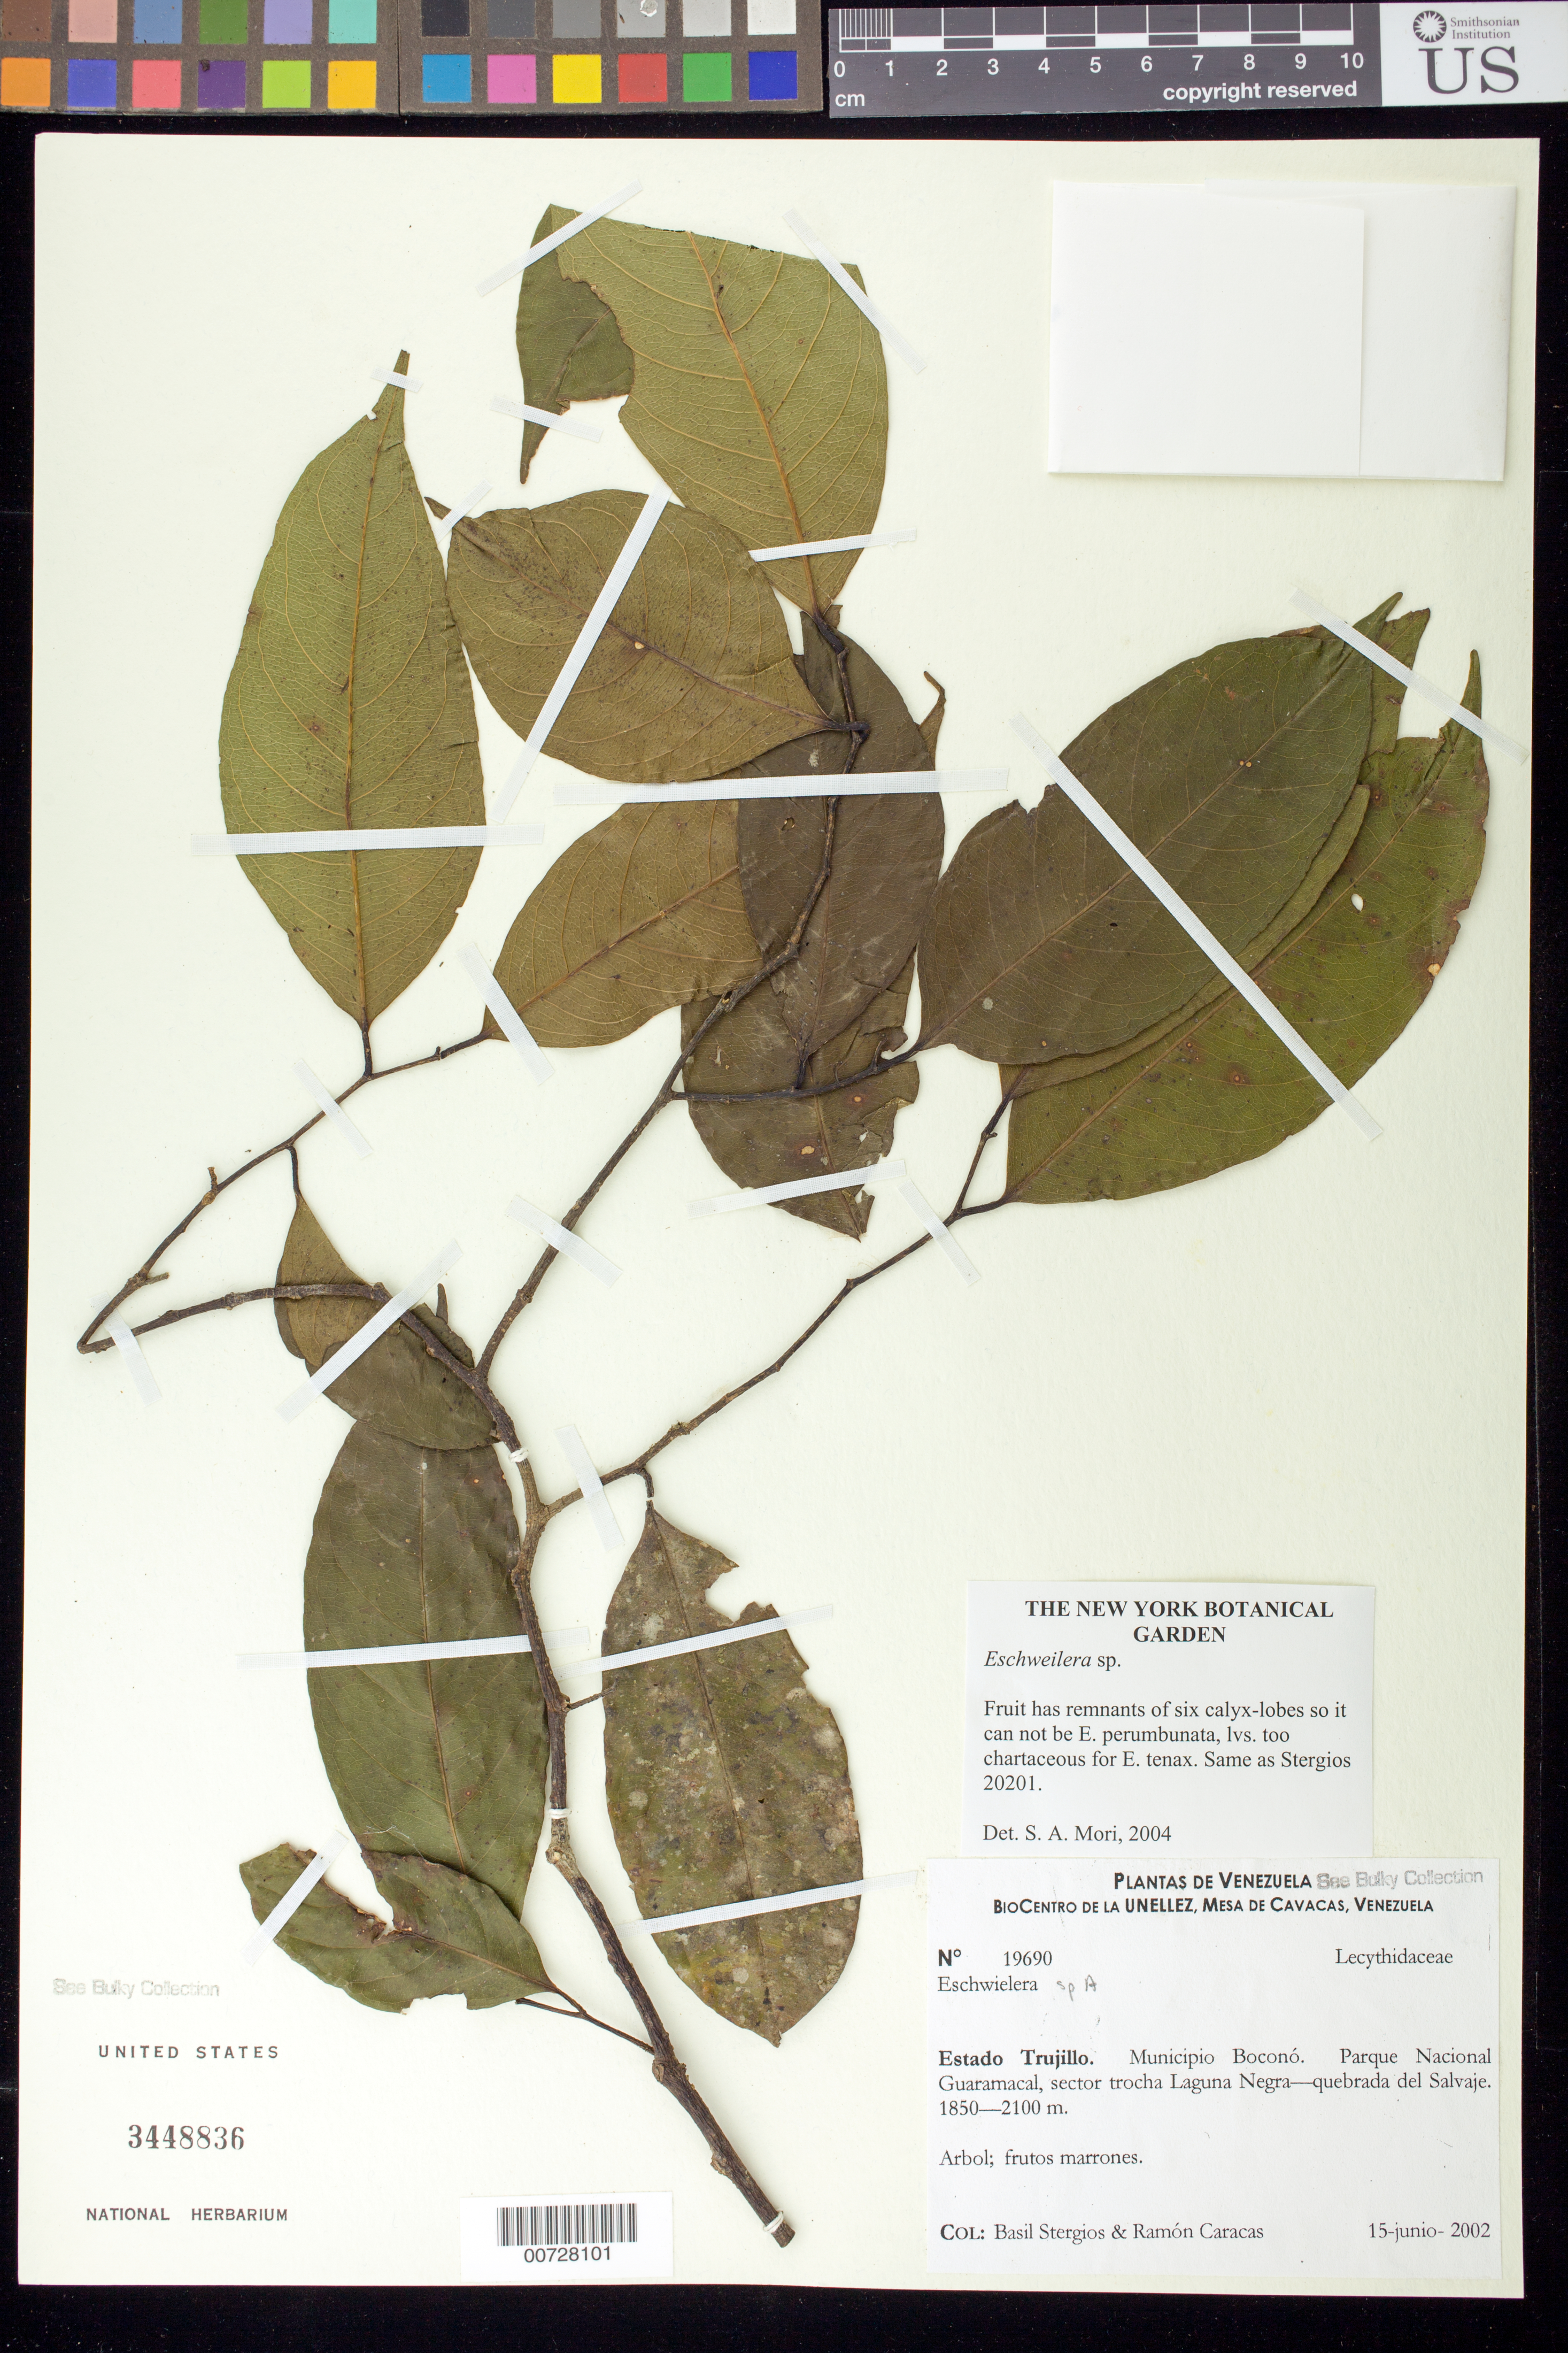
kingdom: Plantae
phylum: Tracheophyta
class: Magnoliopsida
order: Ericales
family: Lecythidaceae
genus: Eschweilera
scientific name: Eschweilera sp. a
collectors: B. G. Stergios & R. Caracas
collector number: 19690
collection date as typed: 15 Jun 2002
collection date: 2002-06-15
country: Venezuela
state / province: Trujillo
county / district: Boconó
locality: Parque Nacional Guaramacal, sector trocha Laguna Negra - quebrada del Salvaje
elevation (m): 1850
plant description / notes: PORT, US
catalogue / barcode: US 3448836